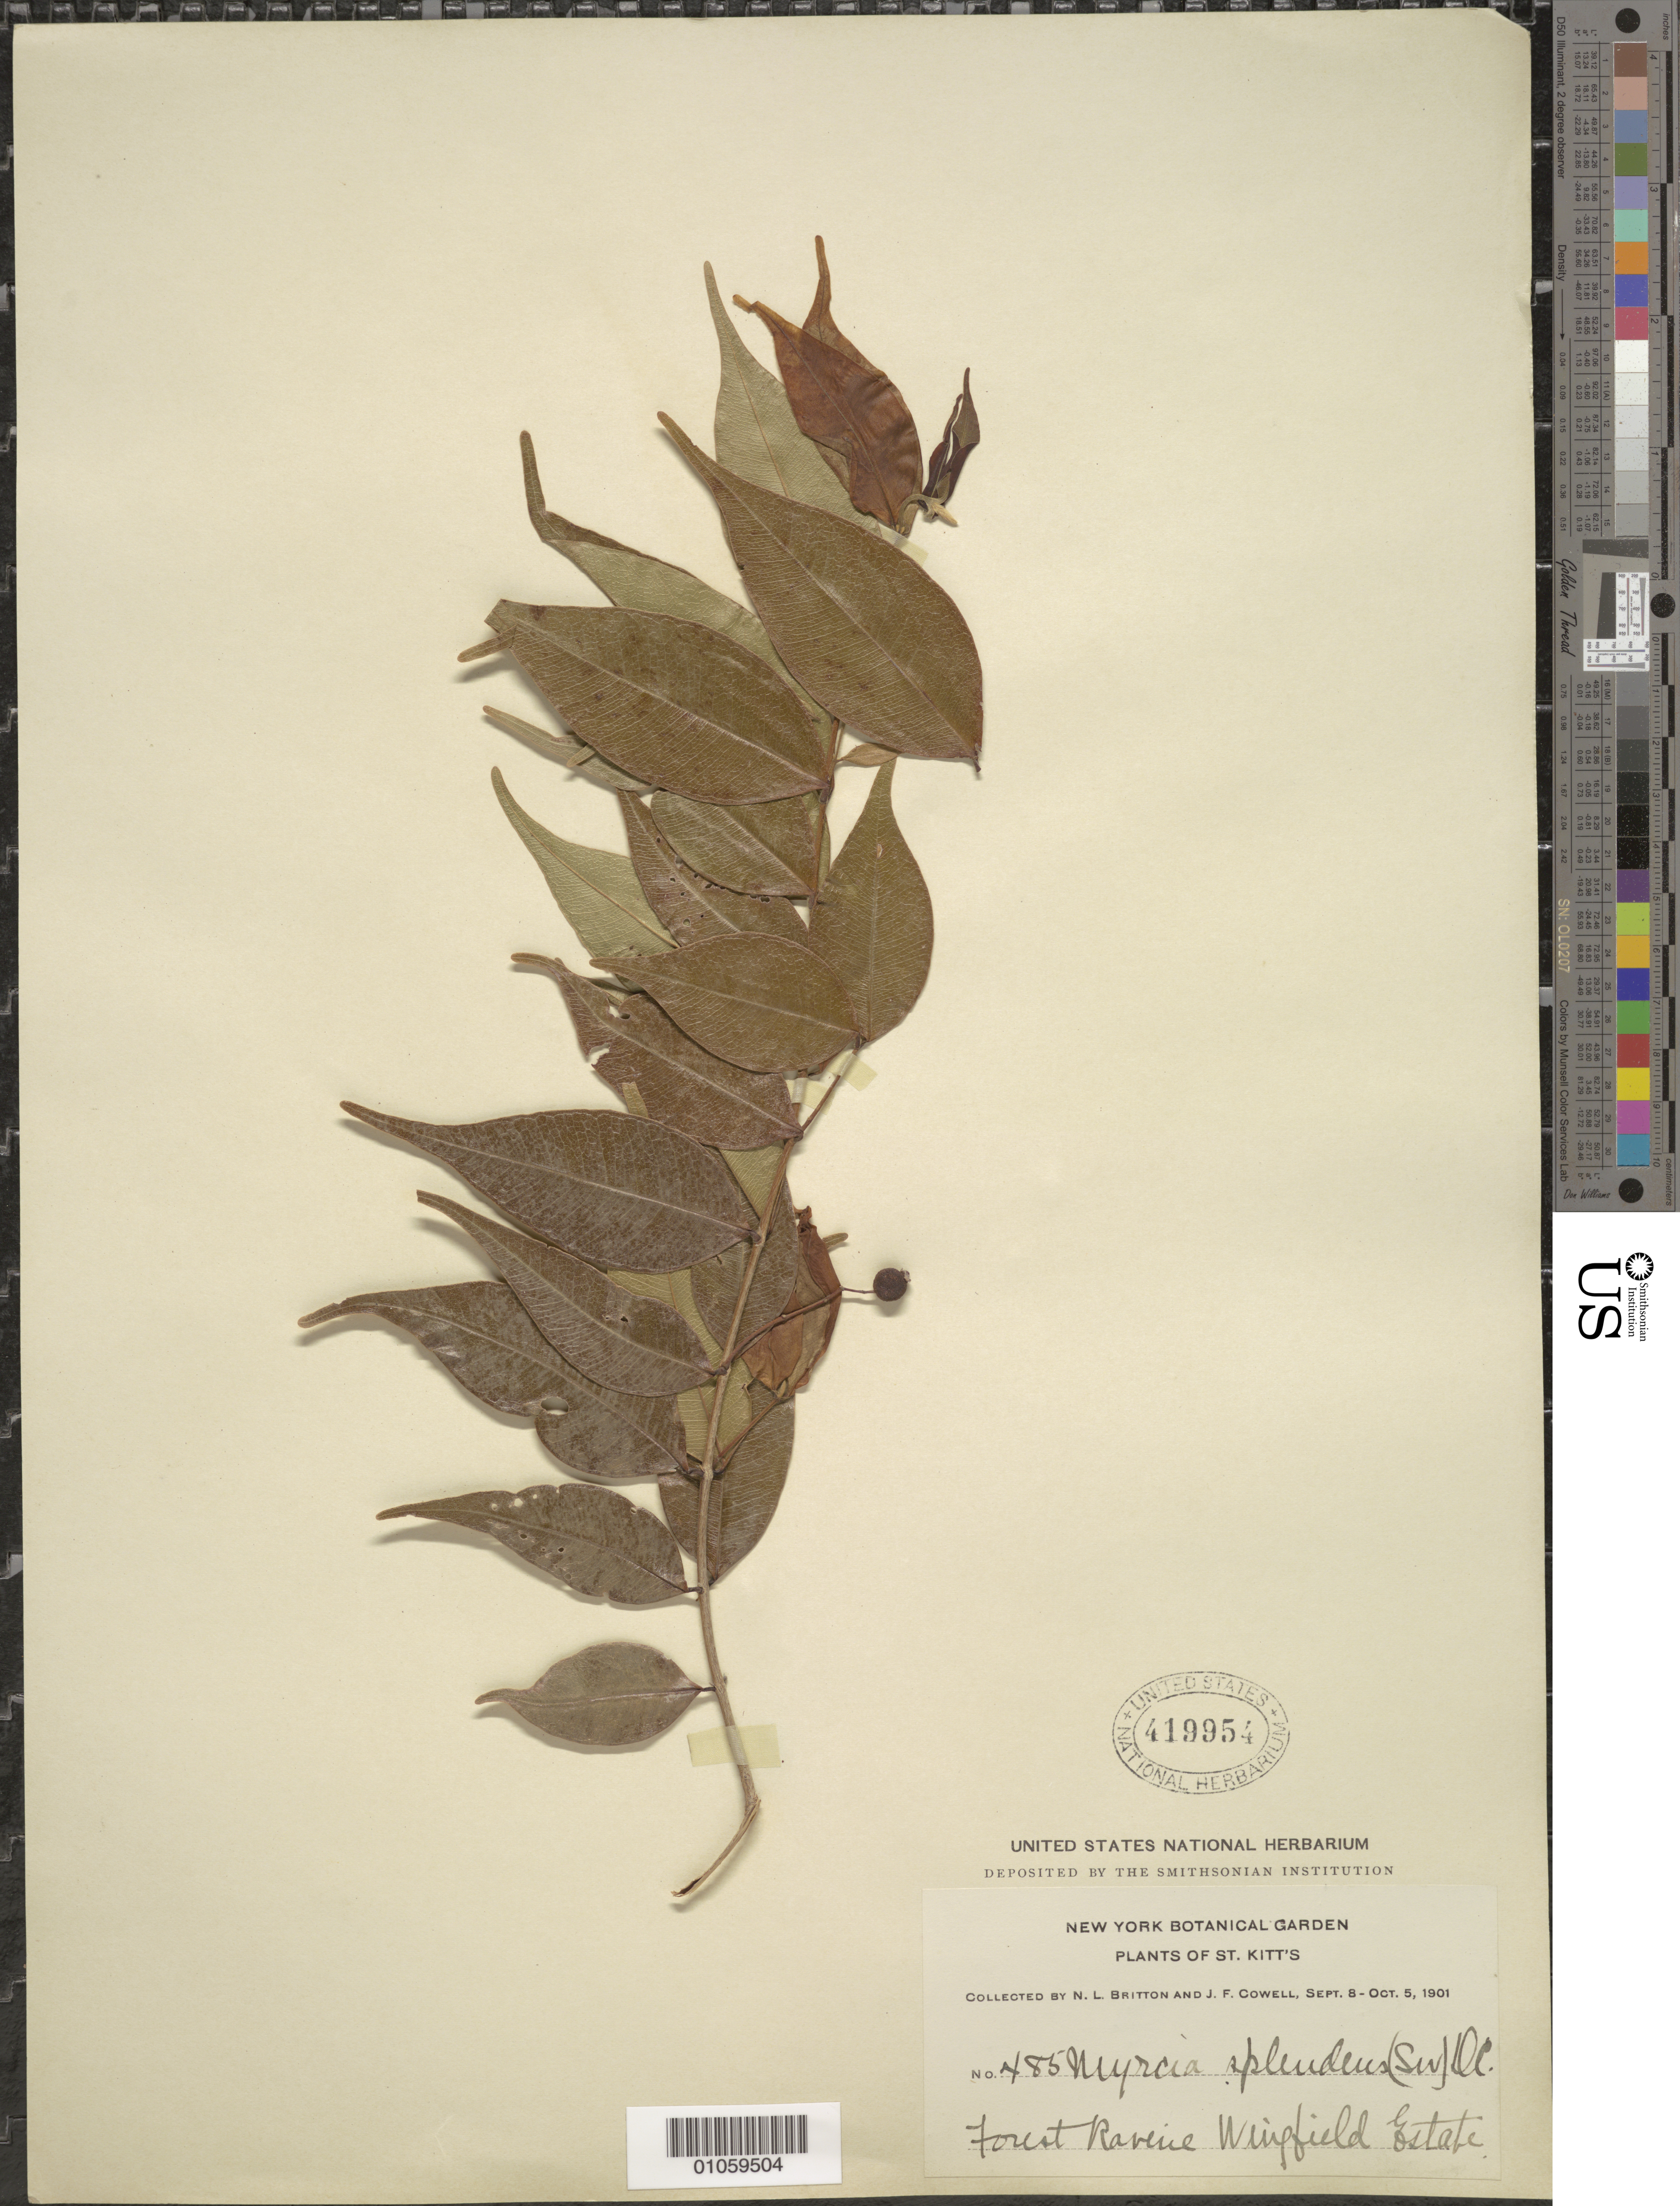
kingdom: Plantae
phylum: Tracheophyta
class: Magnoliopsida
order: Myrtales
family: Myrtaceae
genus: Myrcia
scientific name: Myrcia splendens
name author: (Sw.) DC.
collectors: N. Britton & J. F. Cowell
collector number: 485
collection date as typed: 08 Sep 1901 to 05 Oct 1901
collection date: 1901-09-08/1901-10-05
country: St. Christopher-Nevis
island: St. Christopher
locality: Wingfield Estate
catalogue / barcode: US 419954